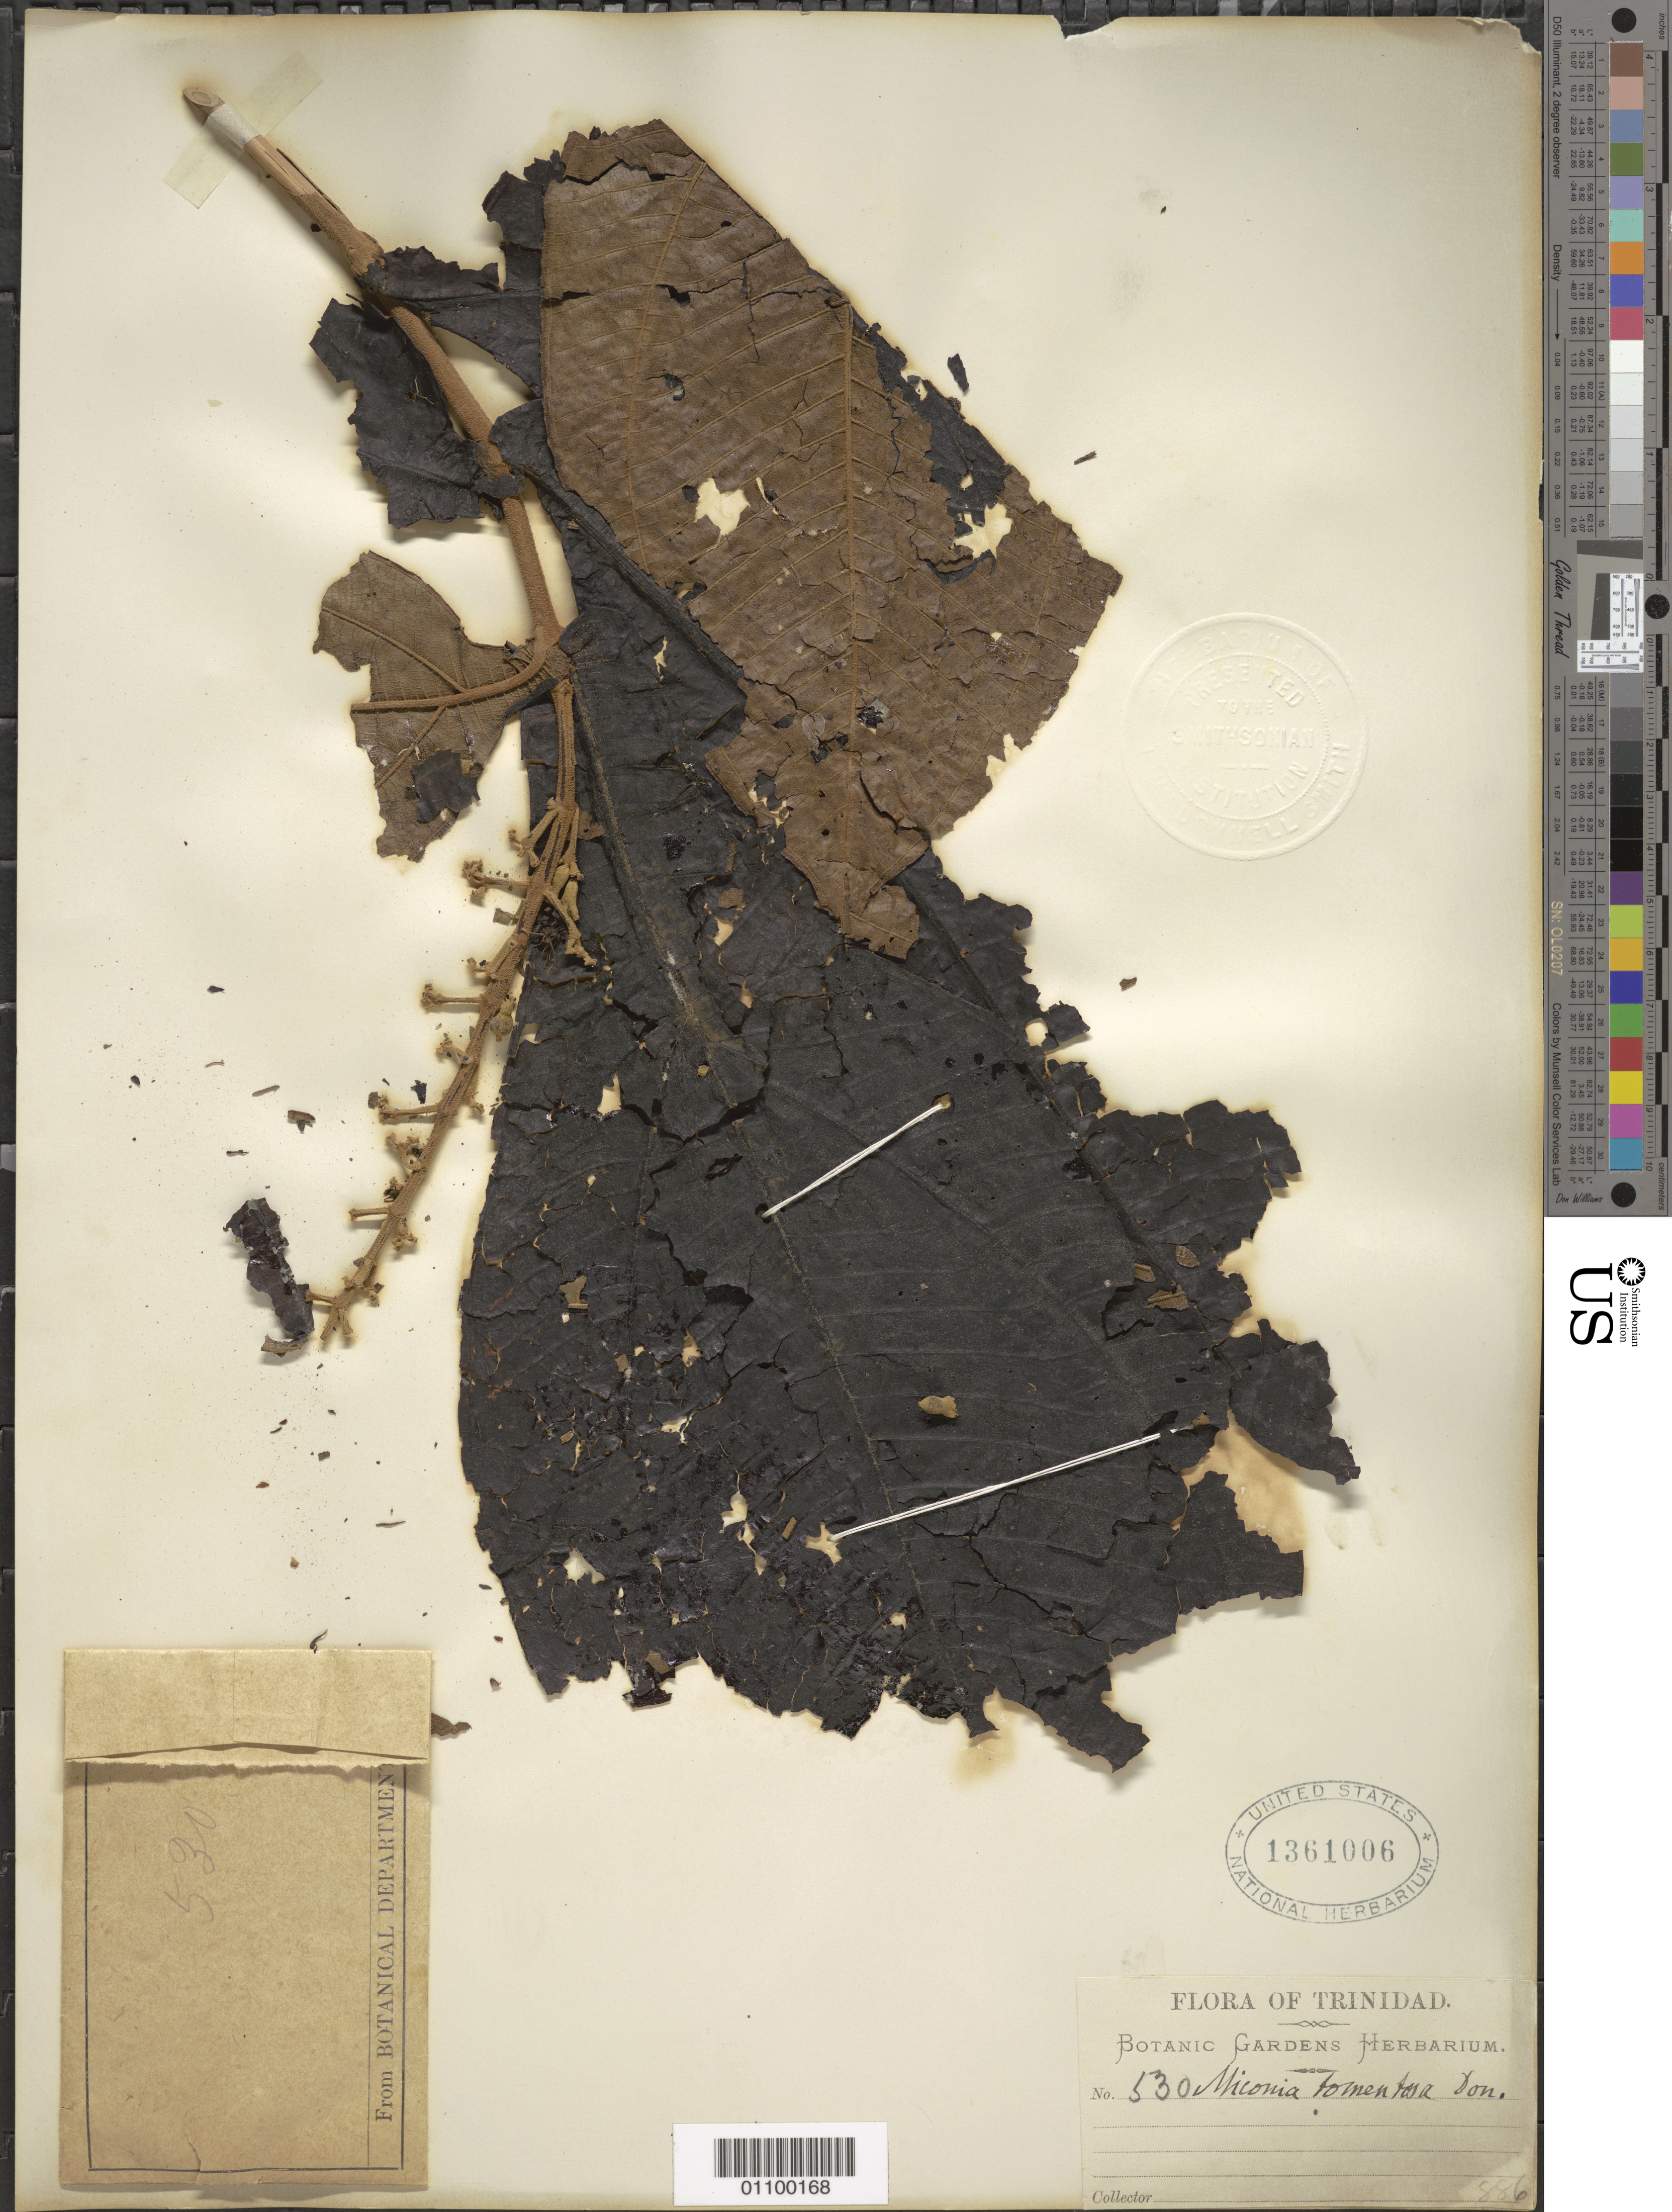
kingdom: Plantae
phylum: Tracheophyta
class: Magnoliopsida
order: Myrtales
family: Melastomataceae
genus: Miconia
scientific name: Miconia hypoleuca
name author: (Benth.) Triana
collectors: Botanic Gardens Herbarium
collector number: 530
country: Trinidad and Tobago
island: Trinidad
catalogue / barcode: US 1361006